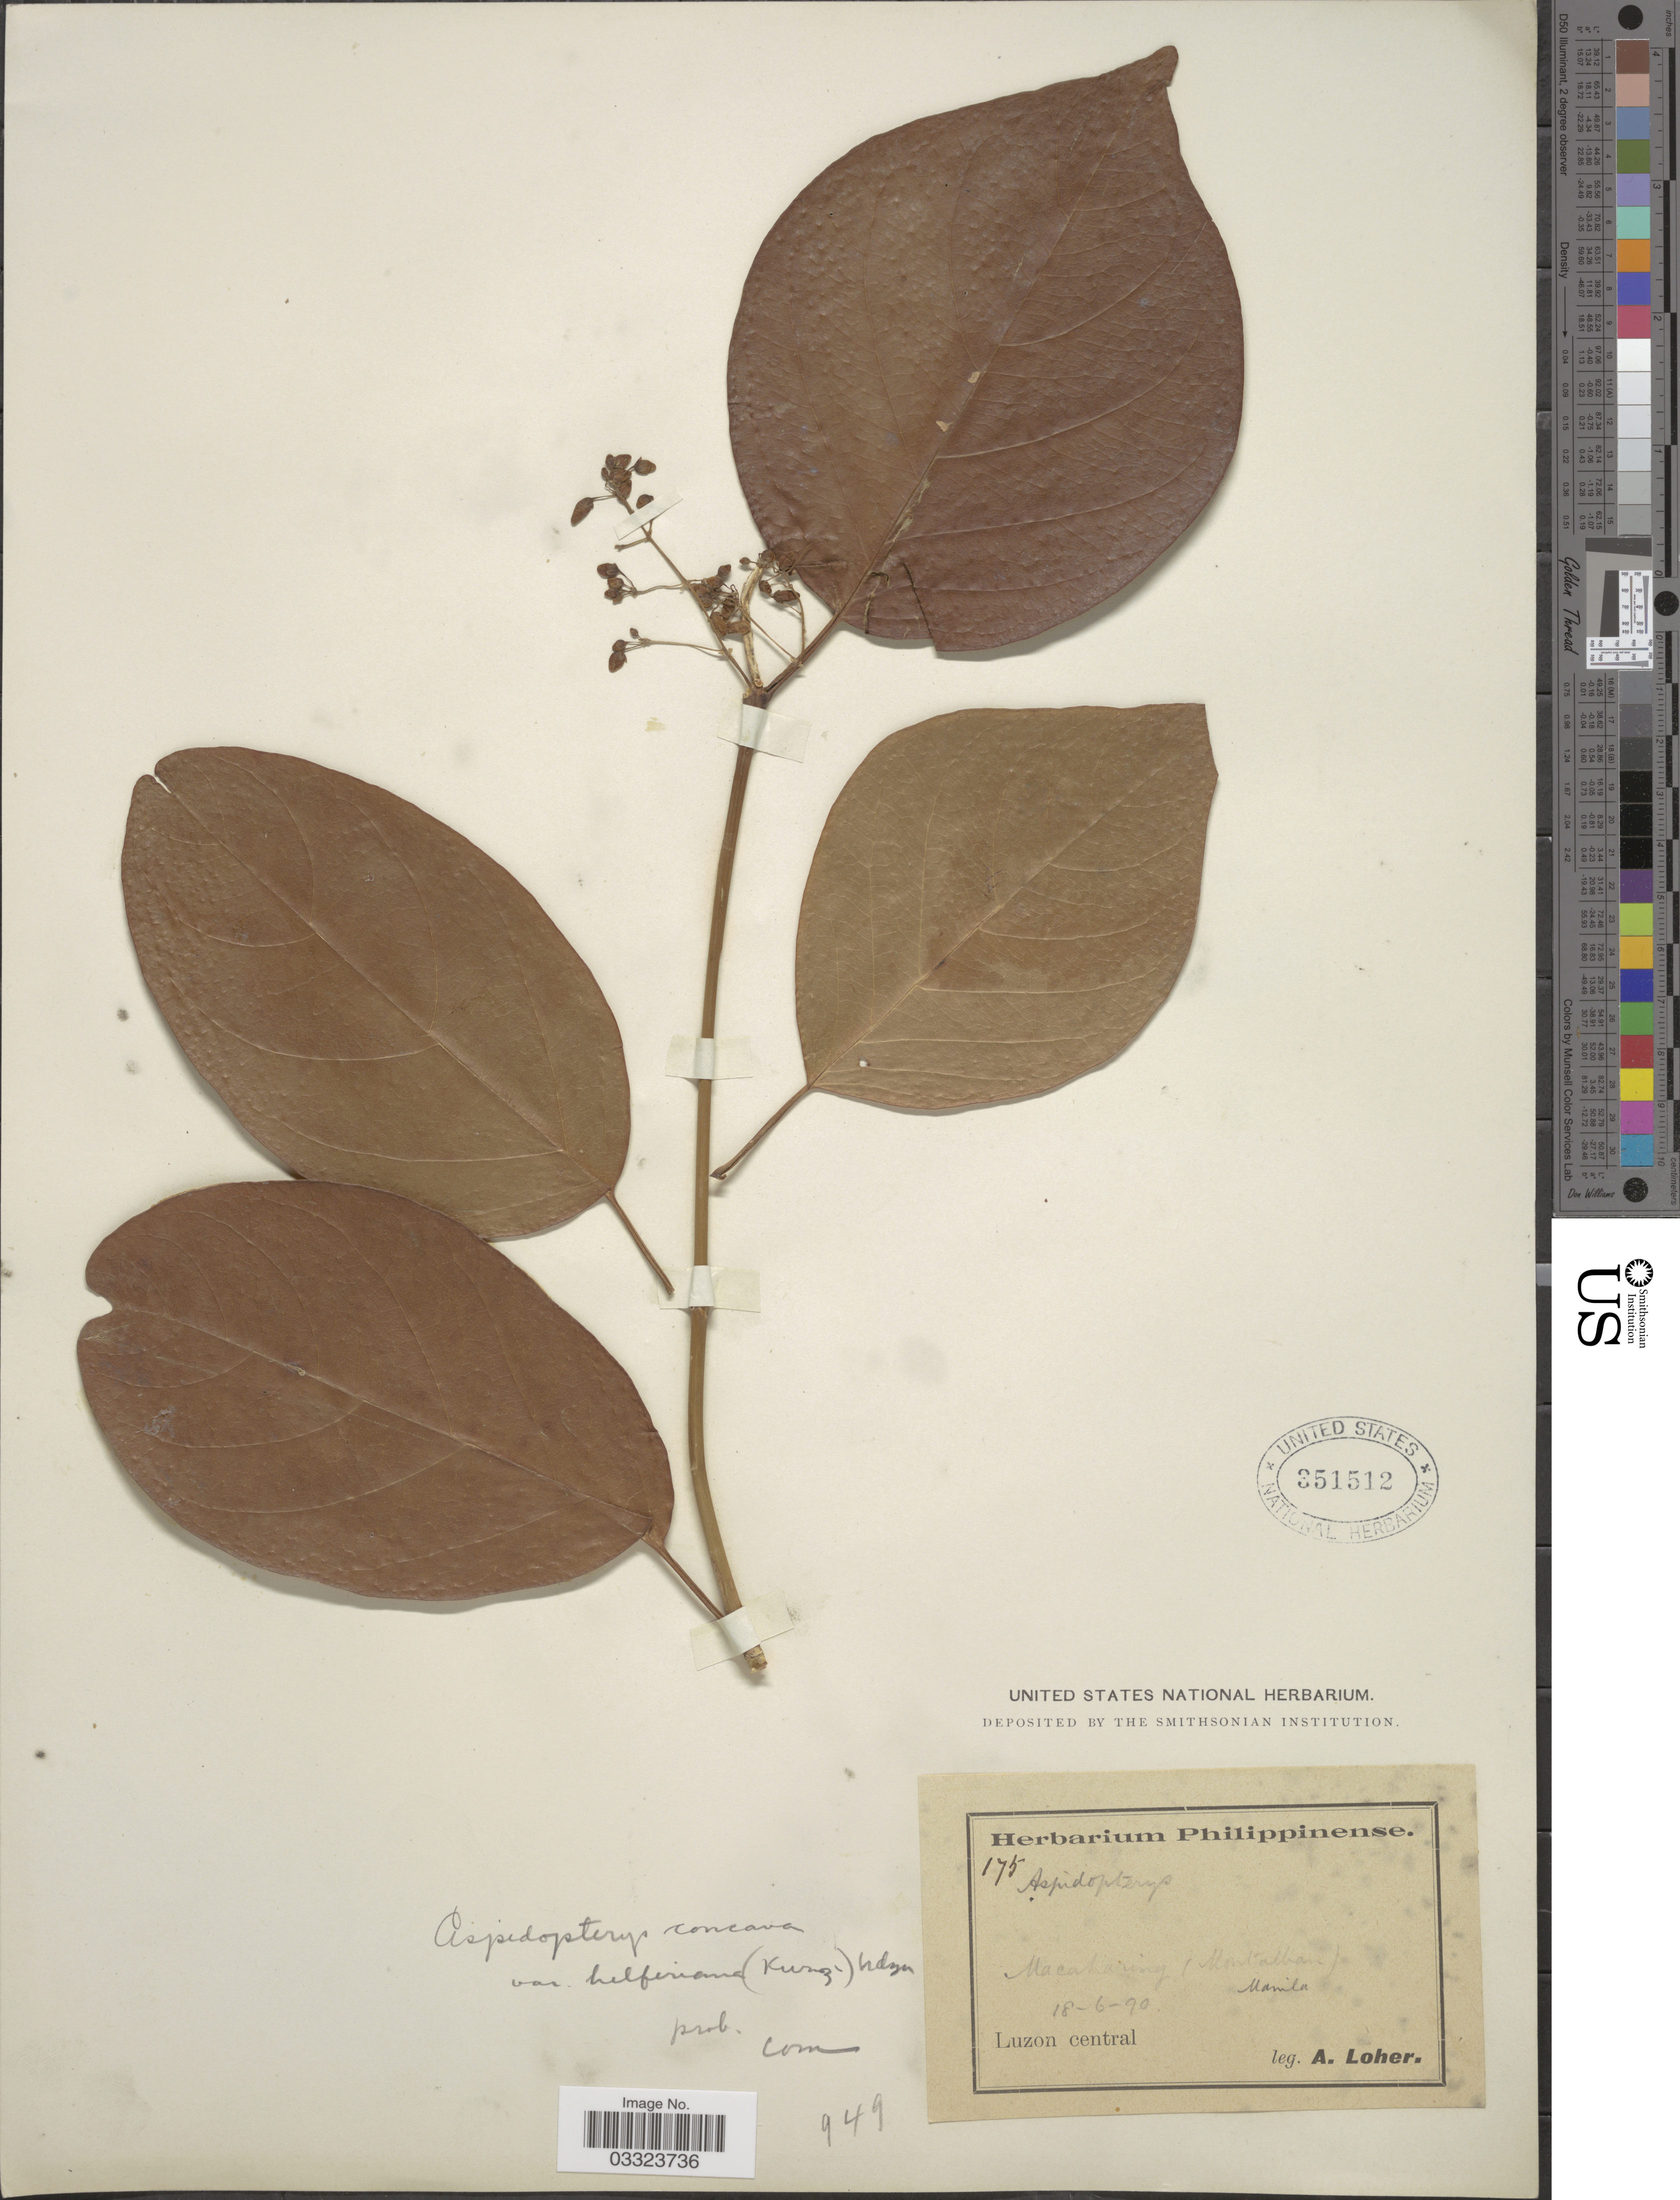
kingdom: Plantae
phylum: Tracheophyta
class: Magnoliopsida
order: Malpighiales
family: Malpighiaceae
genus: Aspidopterys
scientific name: Aspidopterys concava var. helferiana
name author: (Kurz) Nied.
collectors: A. Loher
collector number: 175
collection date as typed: Transcribed d/m/y: 18/6/90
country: Philippines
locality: Macaharing (Montalban). Manila.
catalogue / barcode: US 351512